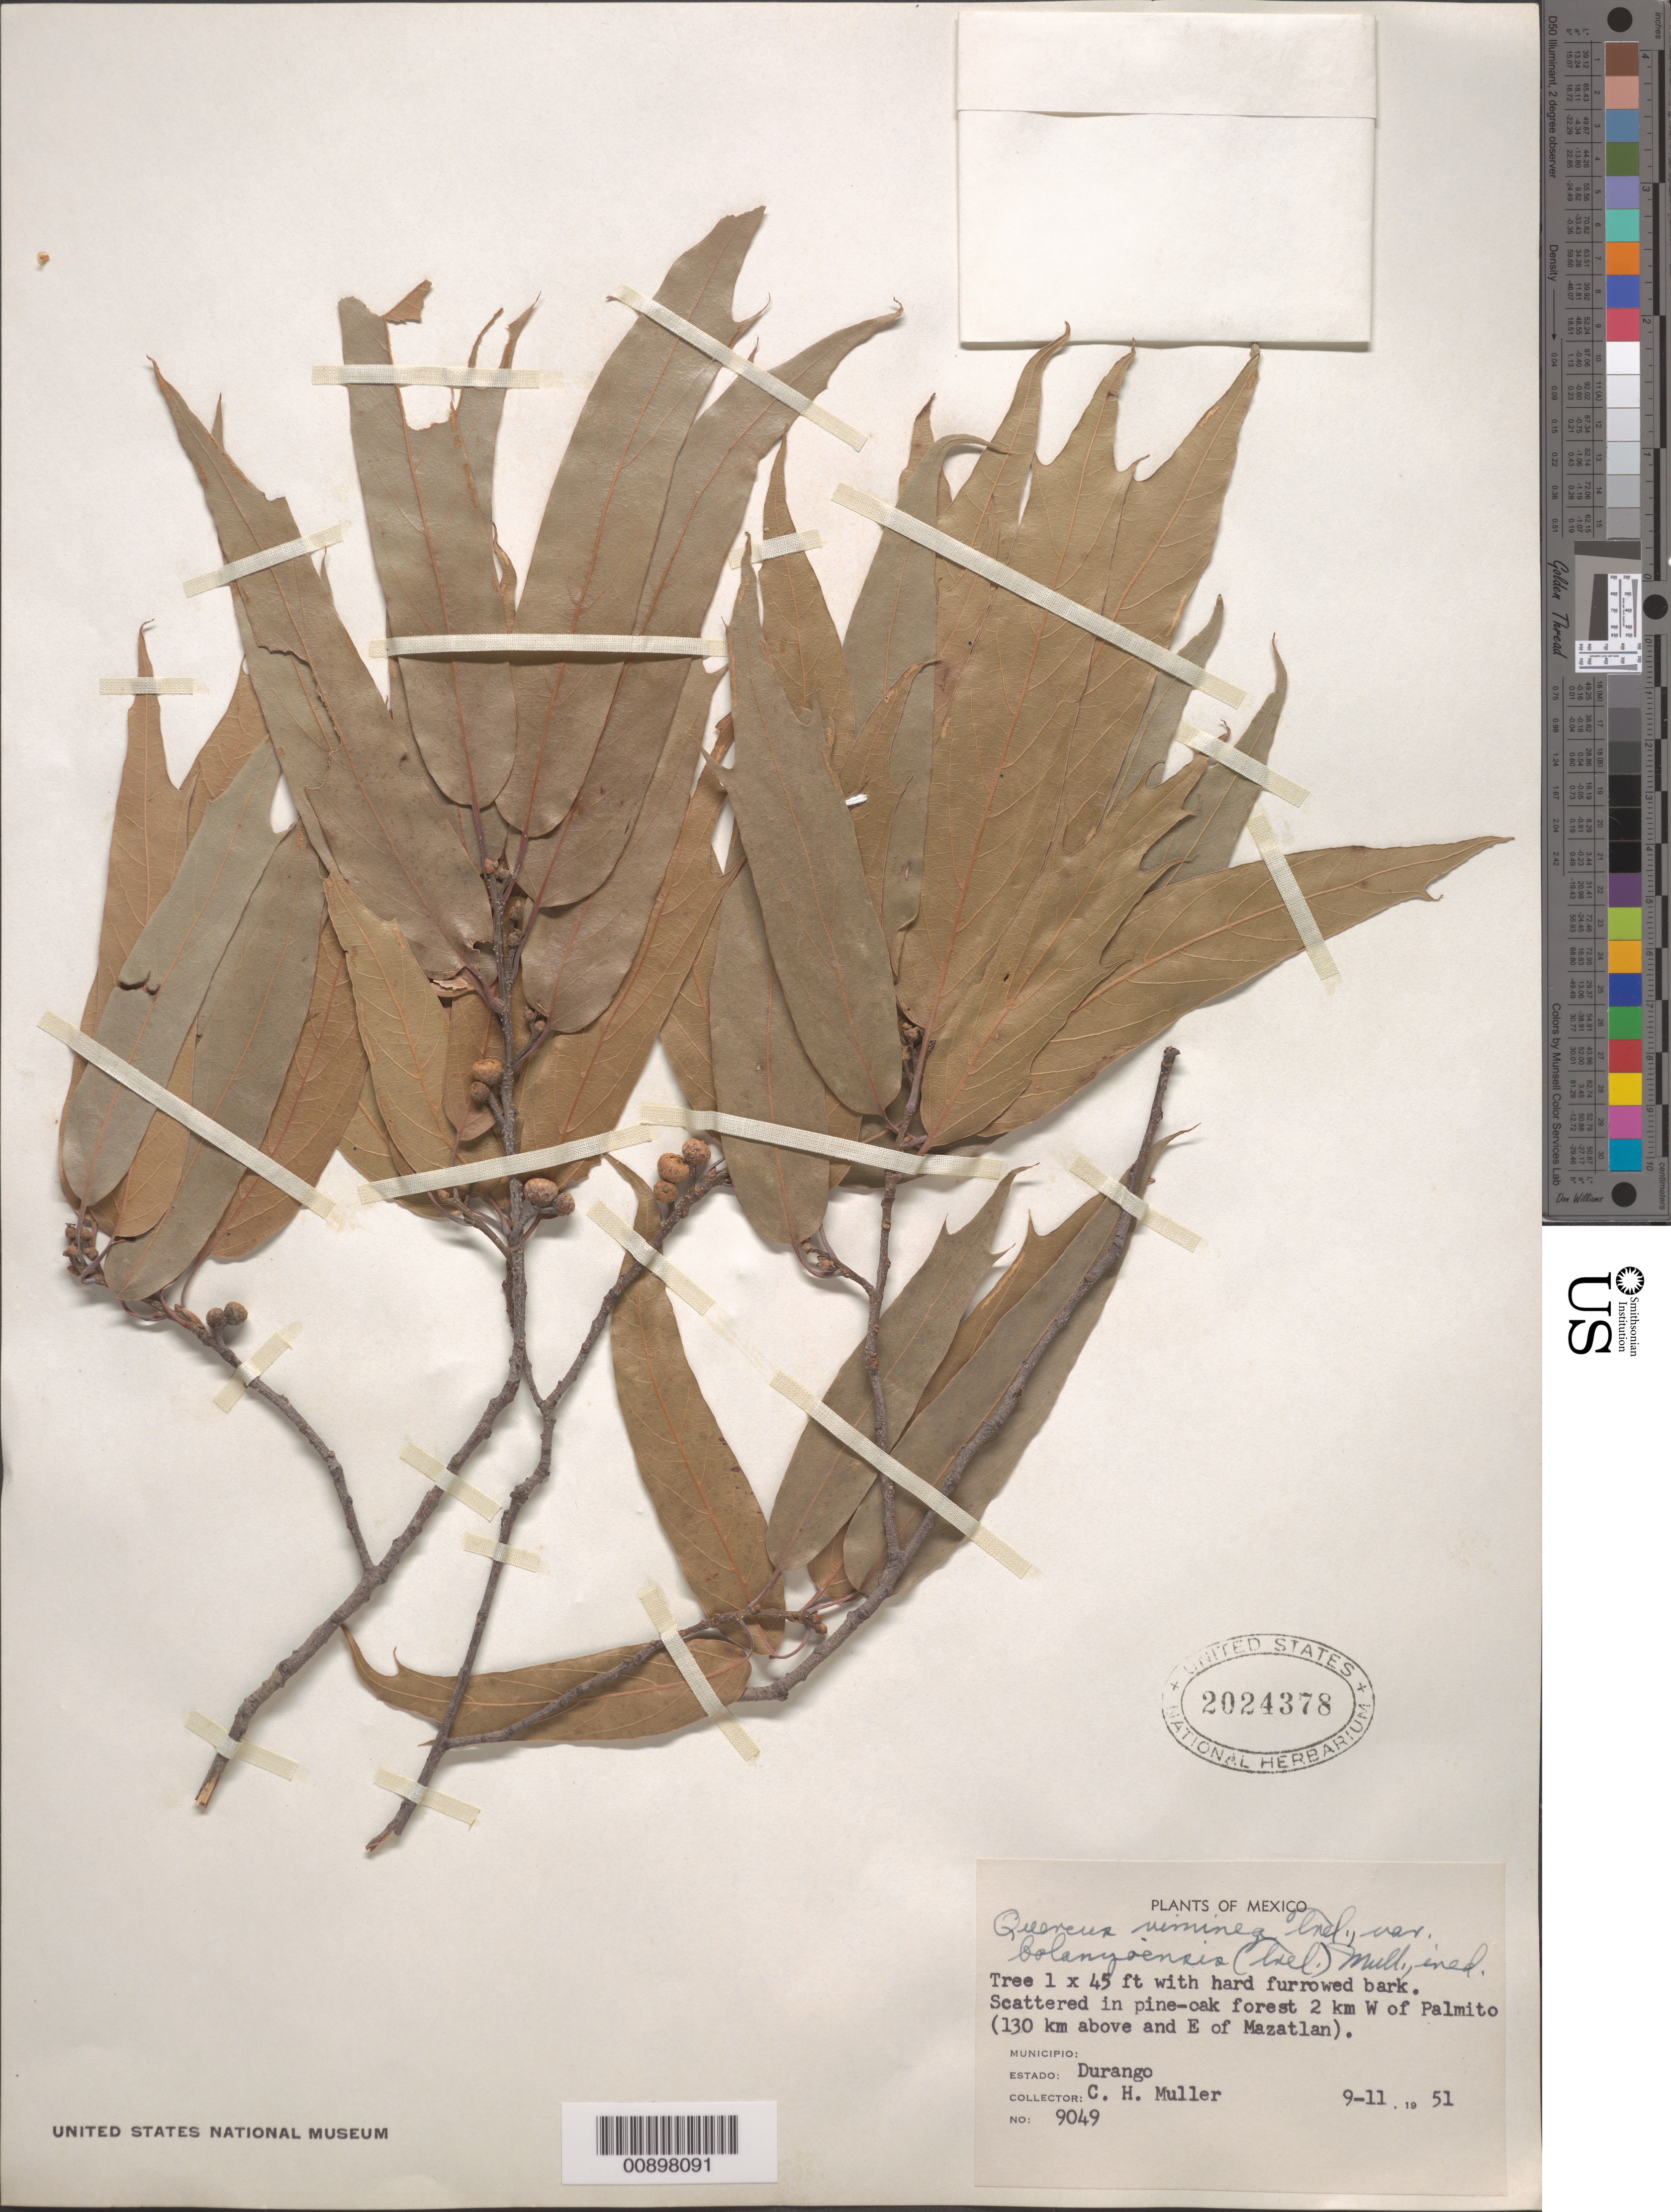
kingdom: Plantae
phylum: Tracheophyta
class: Magnoliopsida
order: Fagales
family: Fagaceae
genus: Quercus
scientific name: Quercus viminea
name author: Trel.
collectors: C. H. Muller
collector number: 9049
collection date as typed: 11 Sep 1951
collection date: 1951-09-11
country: Mexico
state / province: Durango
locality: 2 km W of El Palmito (130 km above and E of Mazatlan).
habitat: In pine-oak forest.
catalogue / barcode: US 2024378